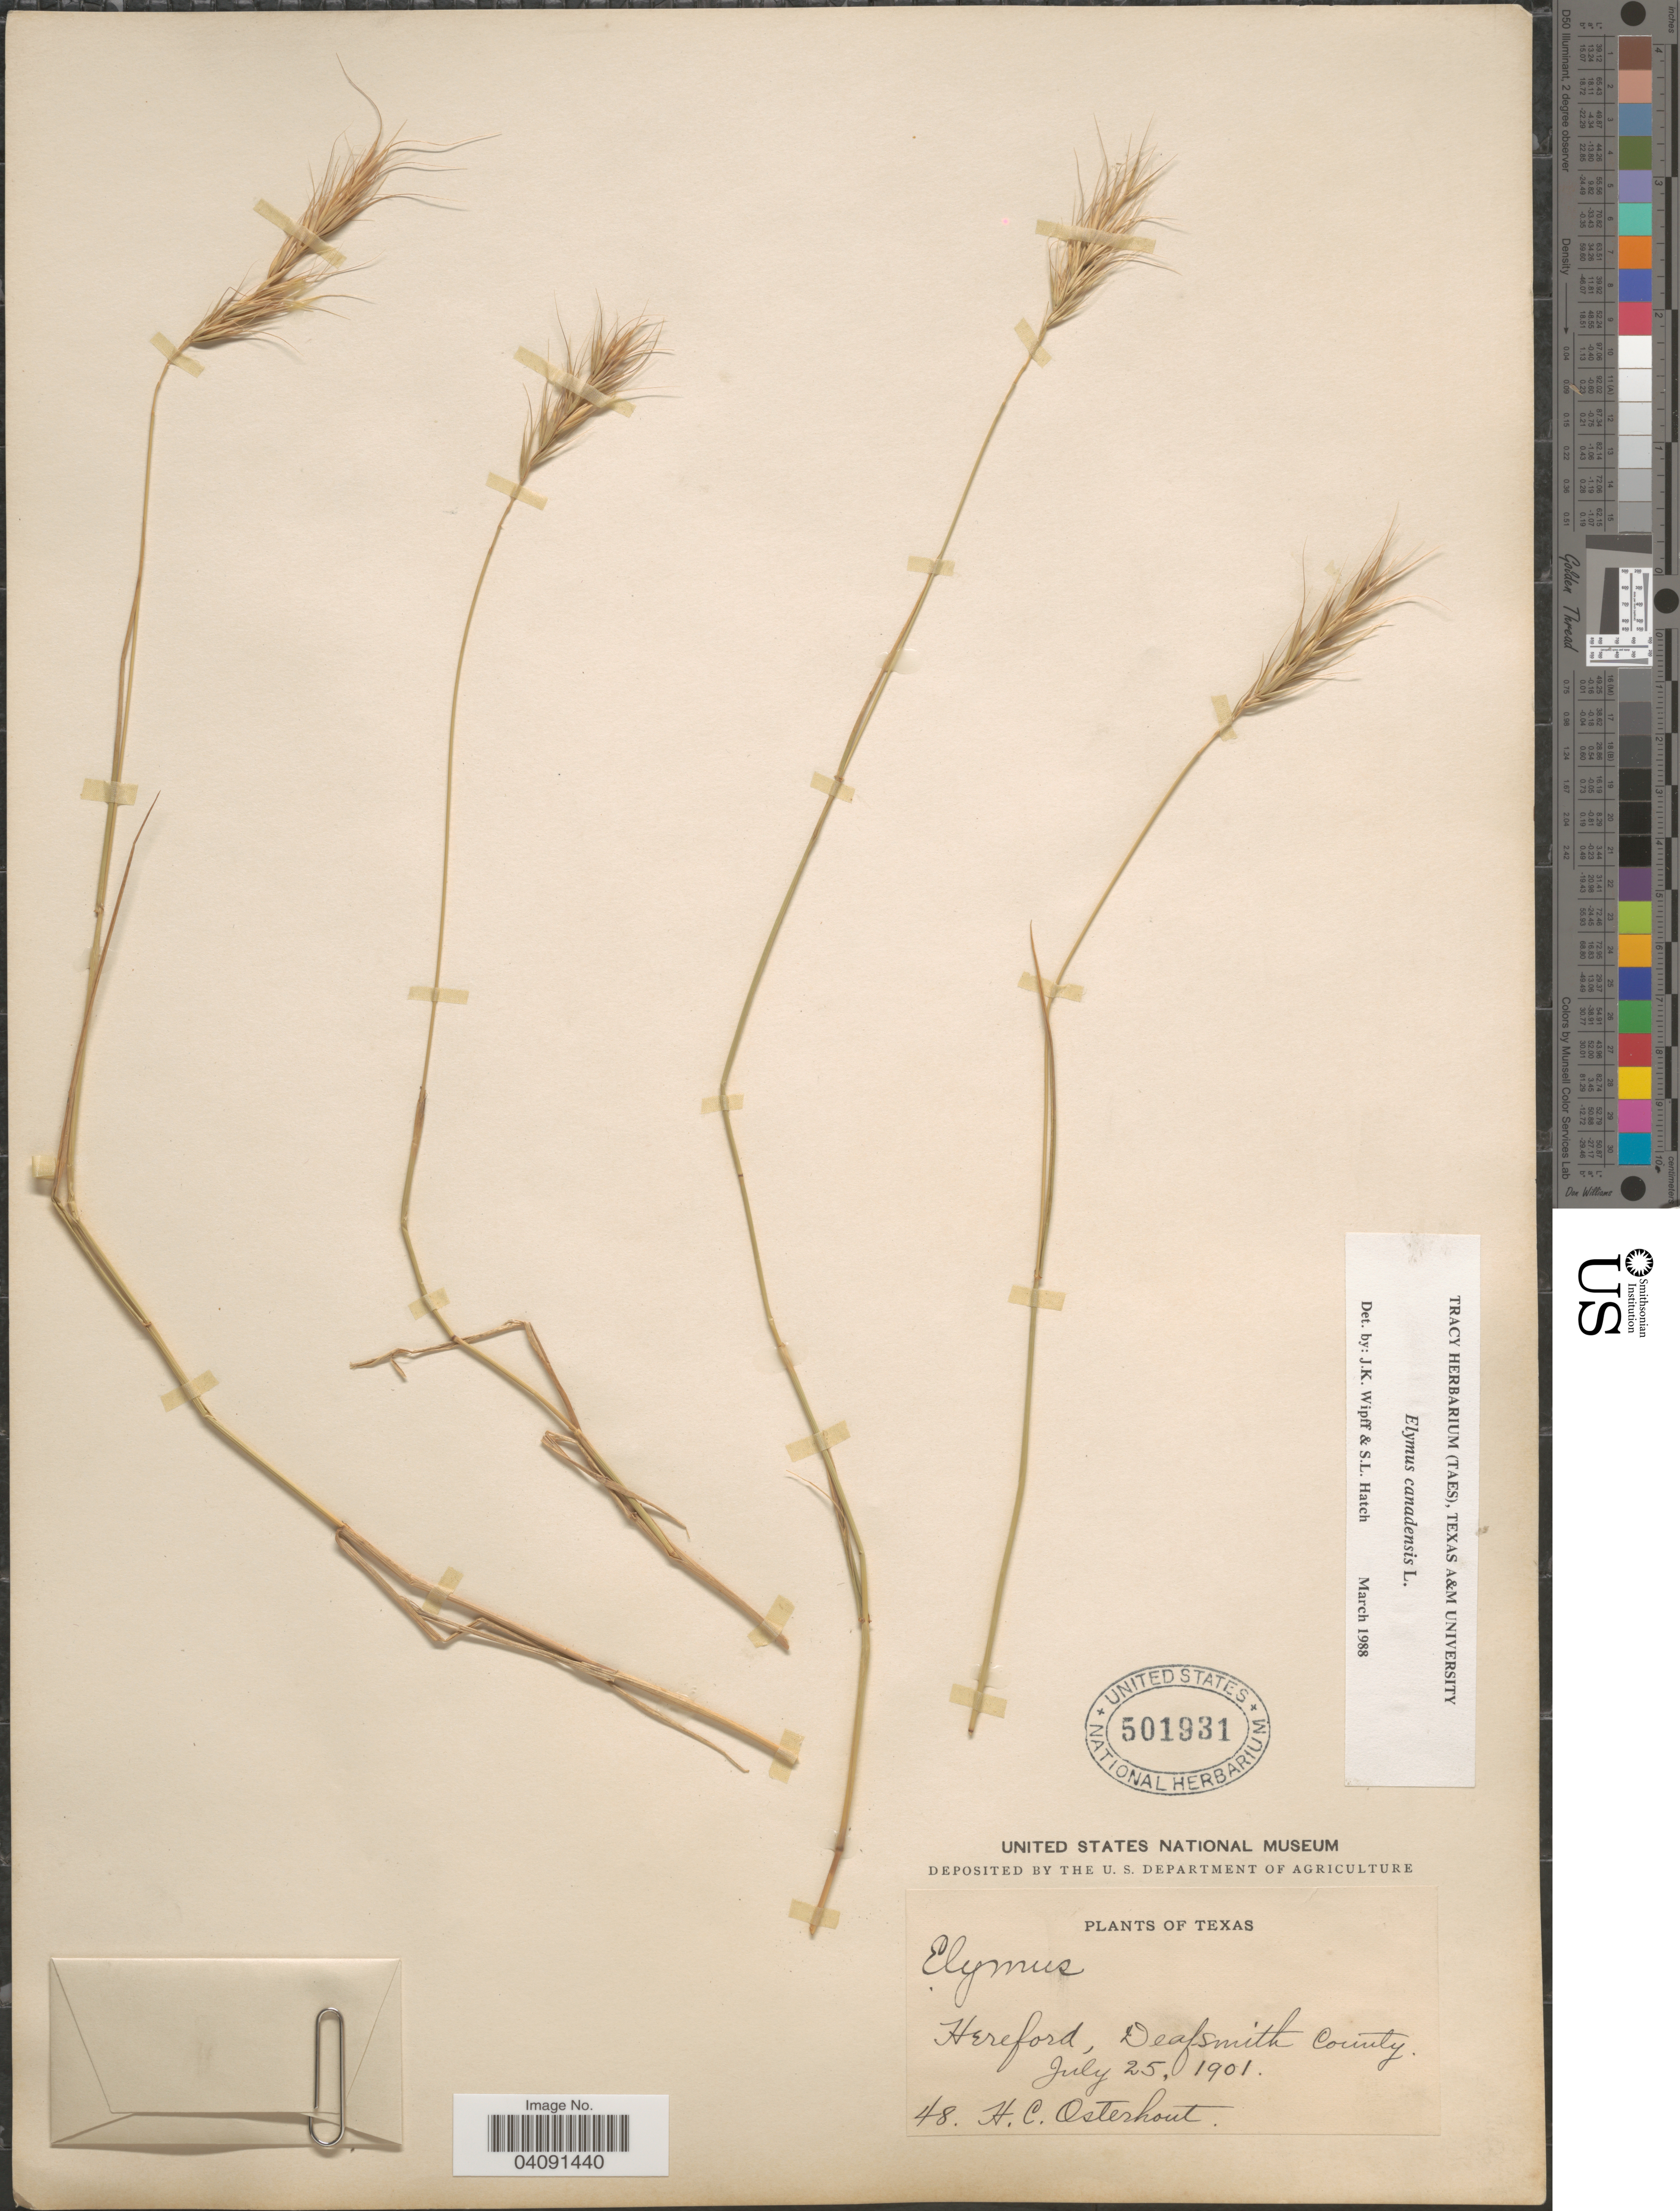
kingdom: Plantae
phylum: Tracheophyta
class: Liliopsida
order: Poales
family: Poaceae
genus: Elymus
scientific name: Elymus canadensis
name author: L.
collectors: H. Osterhout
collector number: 48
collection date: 1901-07-25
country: United States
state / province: Texas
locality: Hereford, Deafsmith County.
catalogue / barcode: US 501931